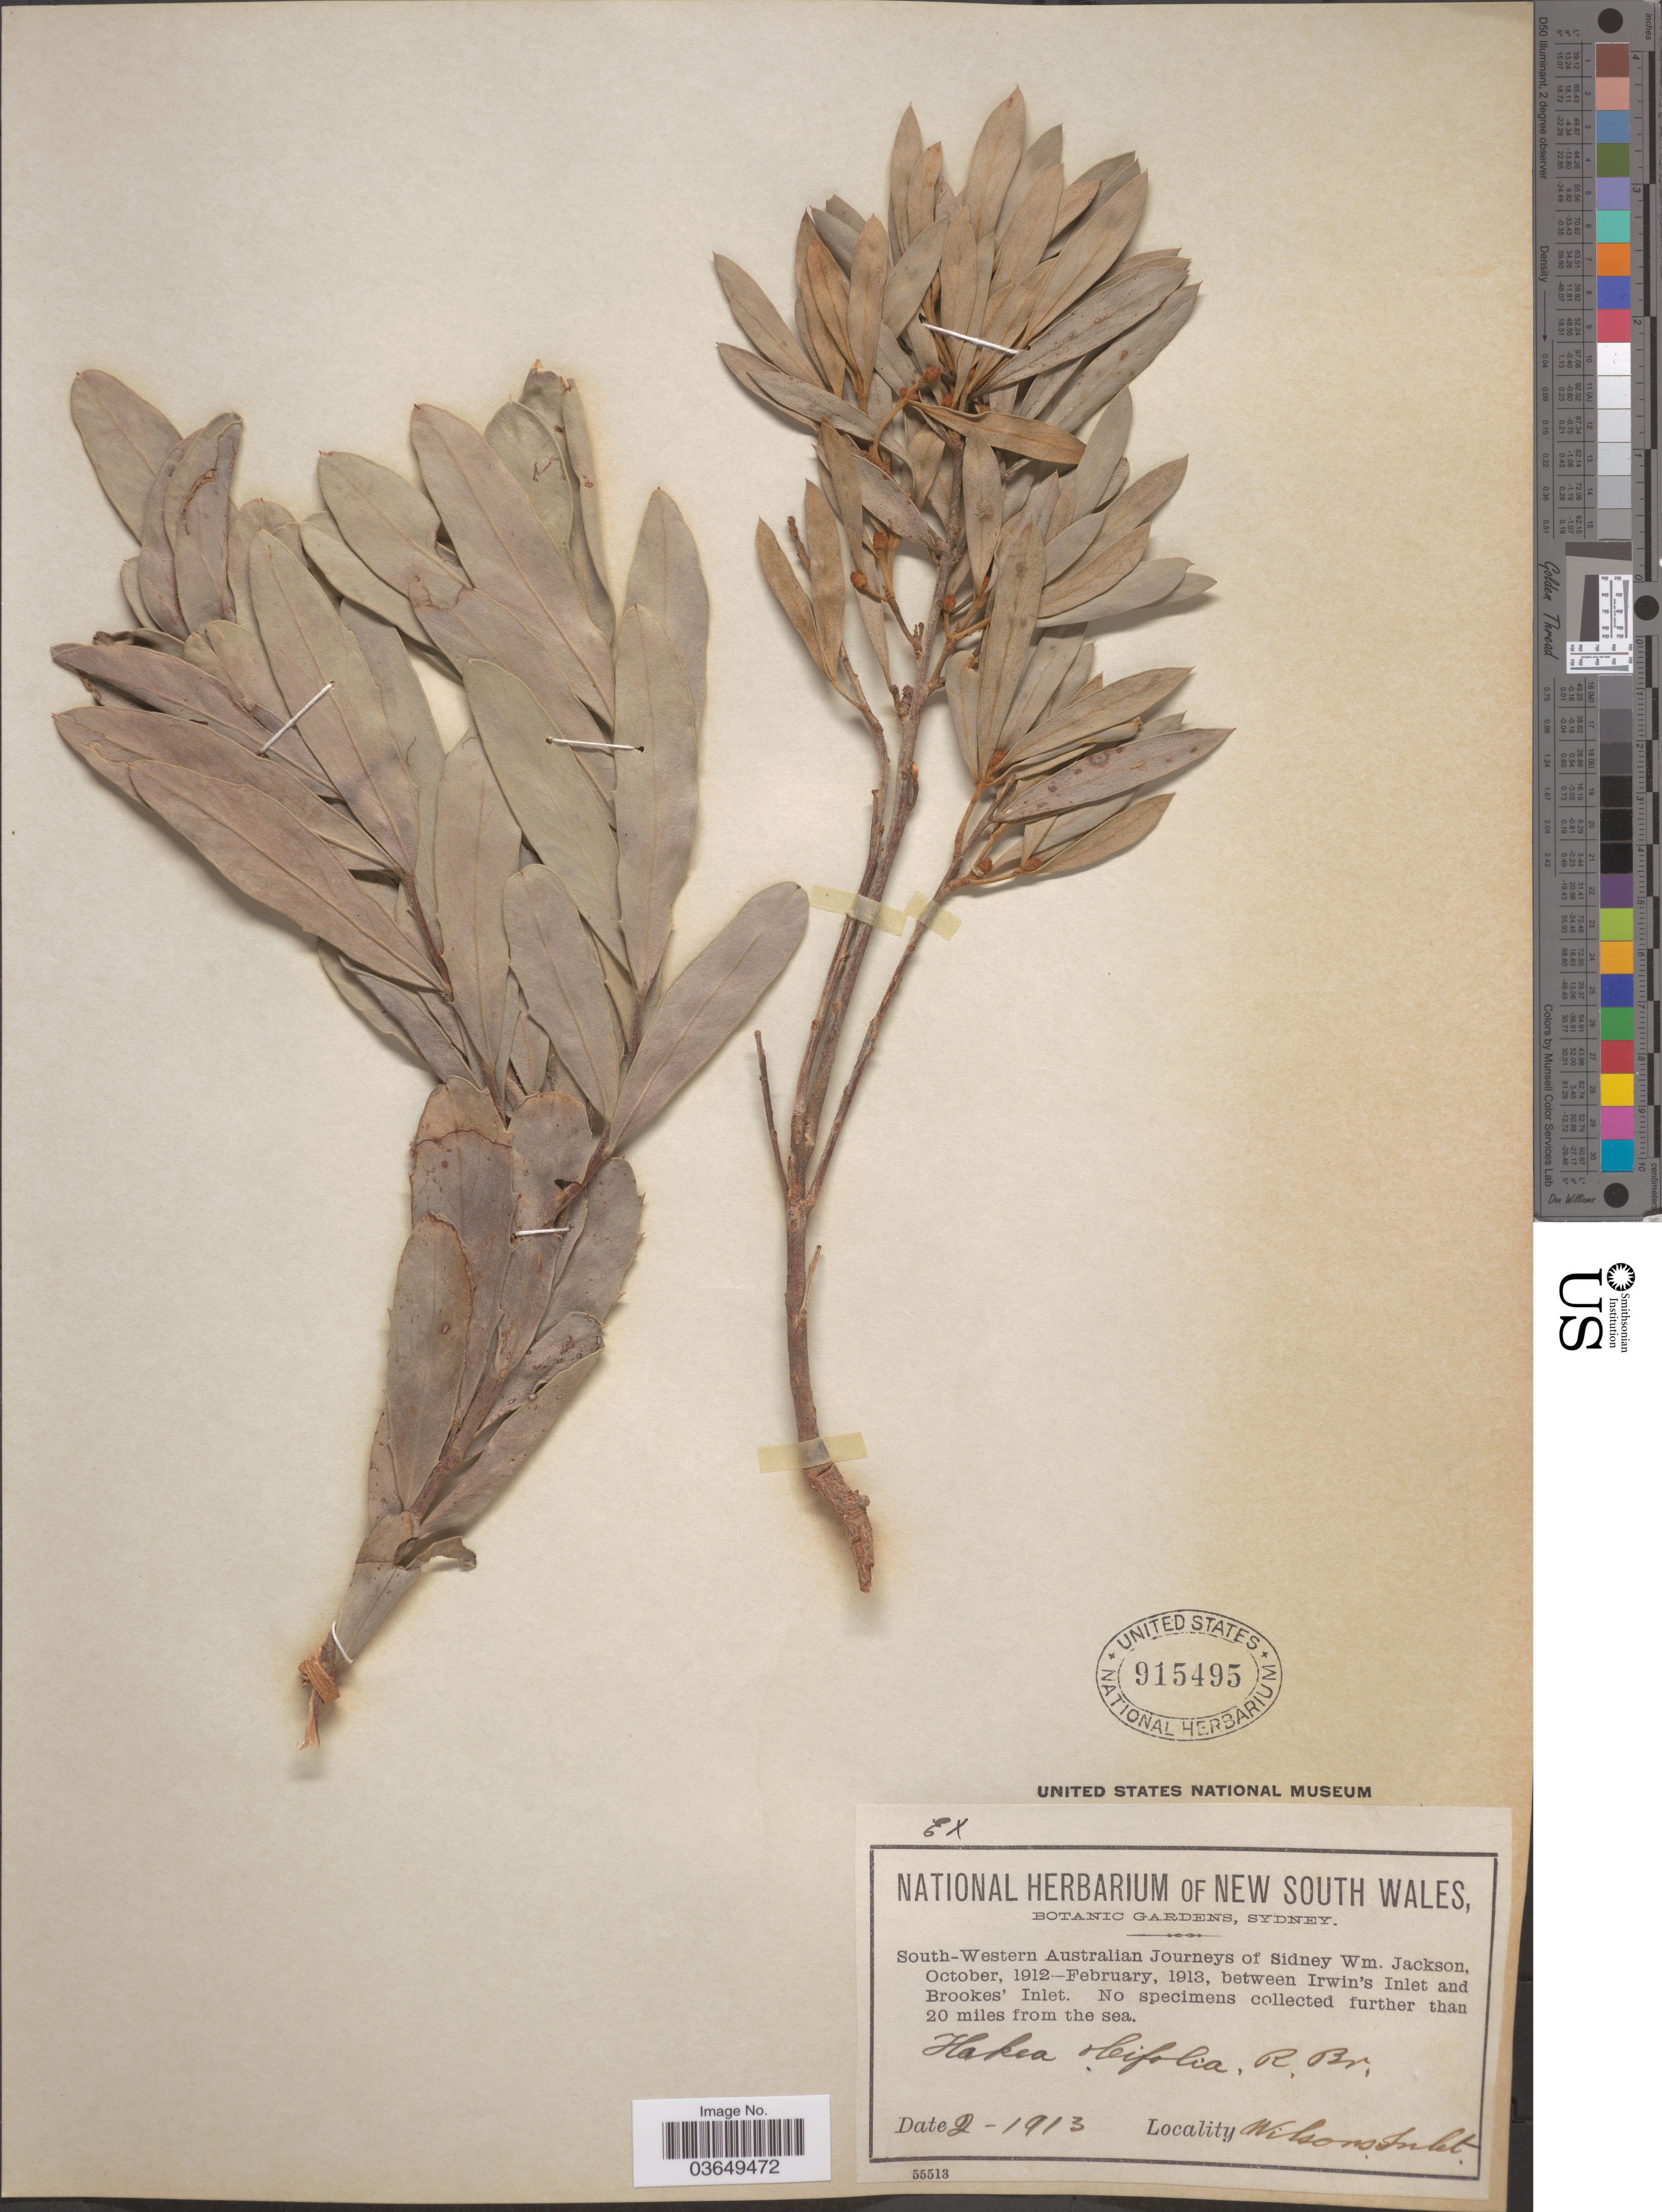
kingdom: Plantae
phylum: Tracheophyta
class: Magnoliopsida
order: Proteales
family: Proteaceae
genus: Hakea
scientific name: Hakea oleifolia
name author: R. Br.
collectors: Jackson, S. W.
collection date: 1913-02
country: Australia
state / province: Western Australia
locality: South-Western Australia. Between Irwin's Inlet and Brookes' Inlet. Wilsons Inlet.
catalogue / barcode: US 915495